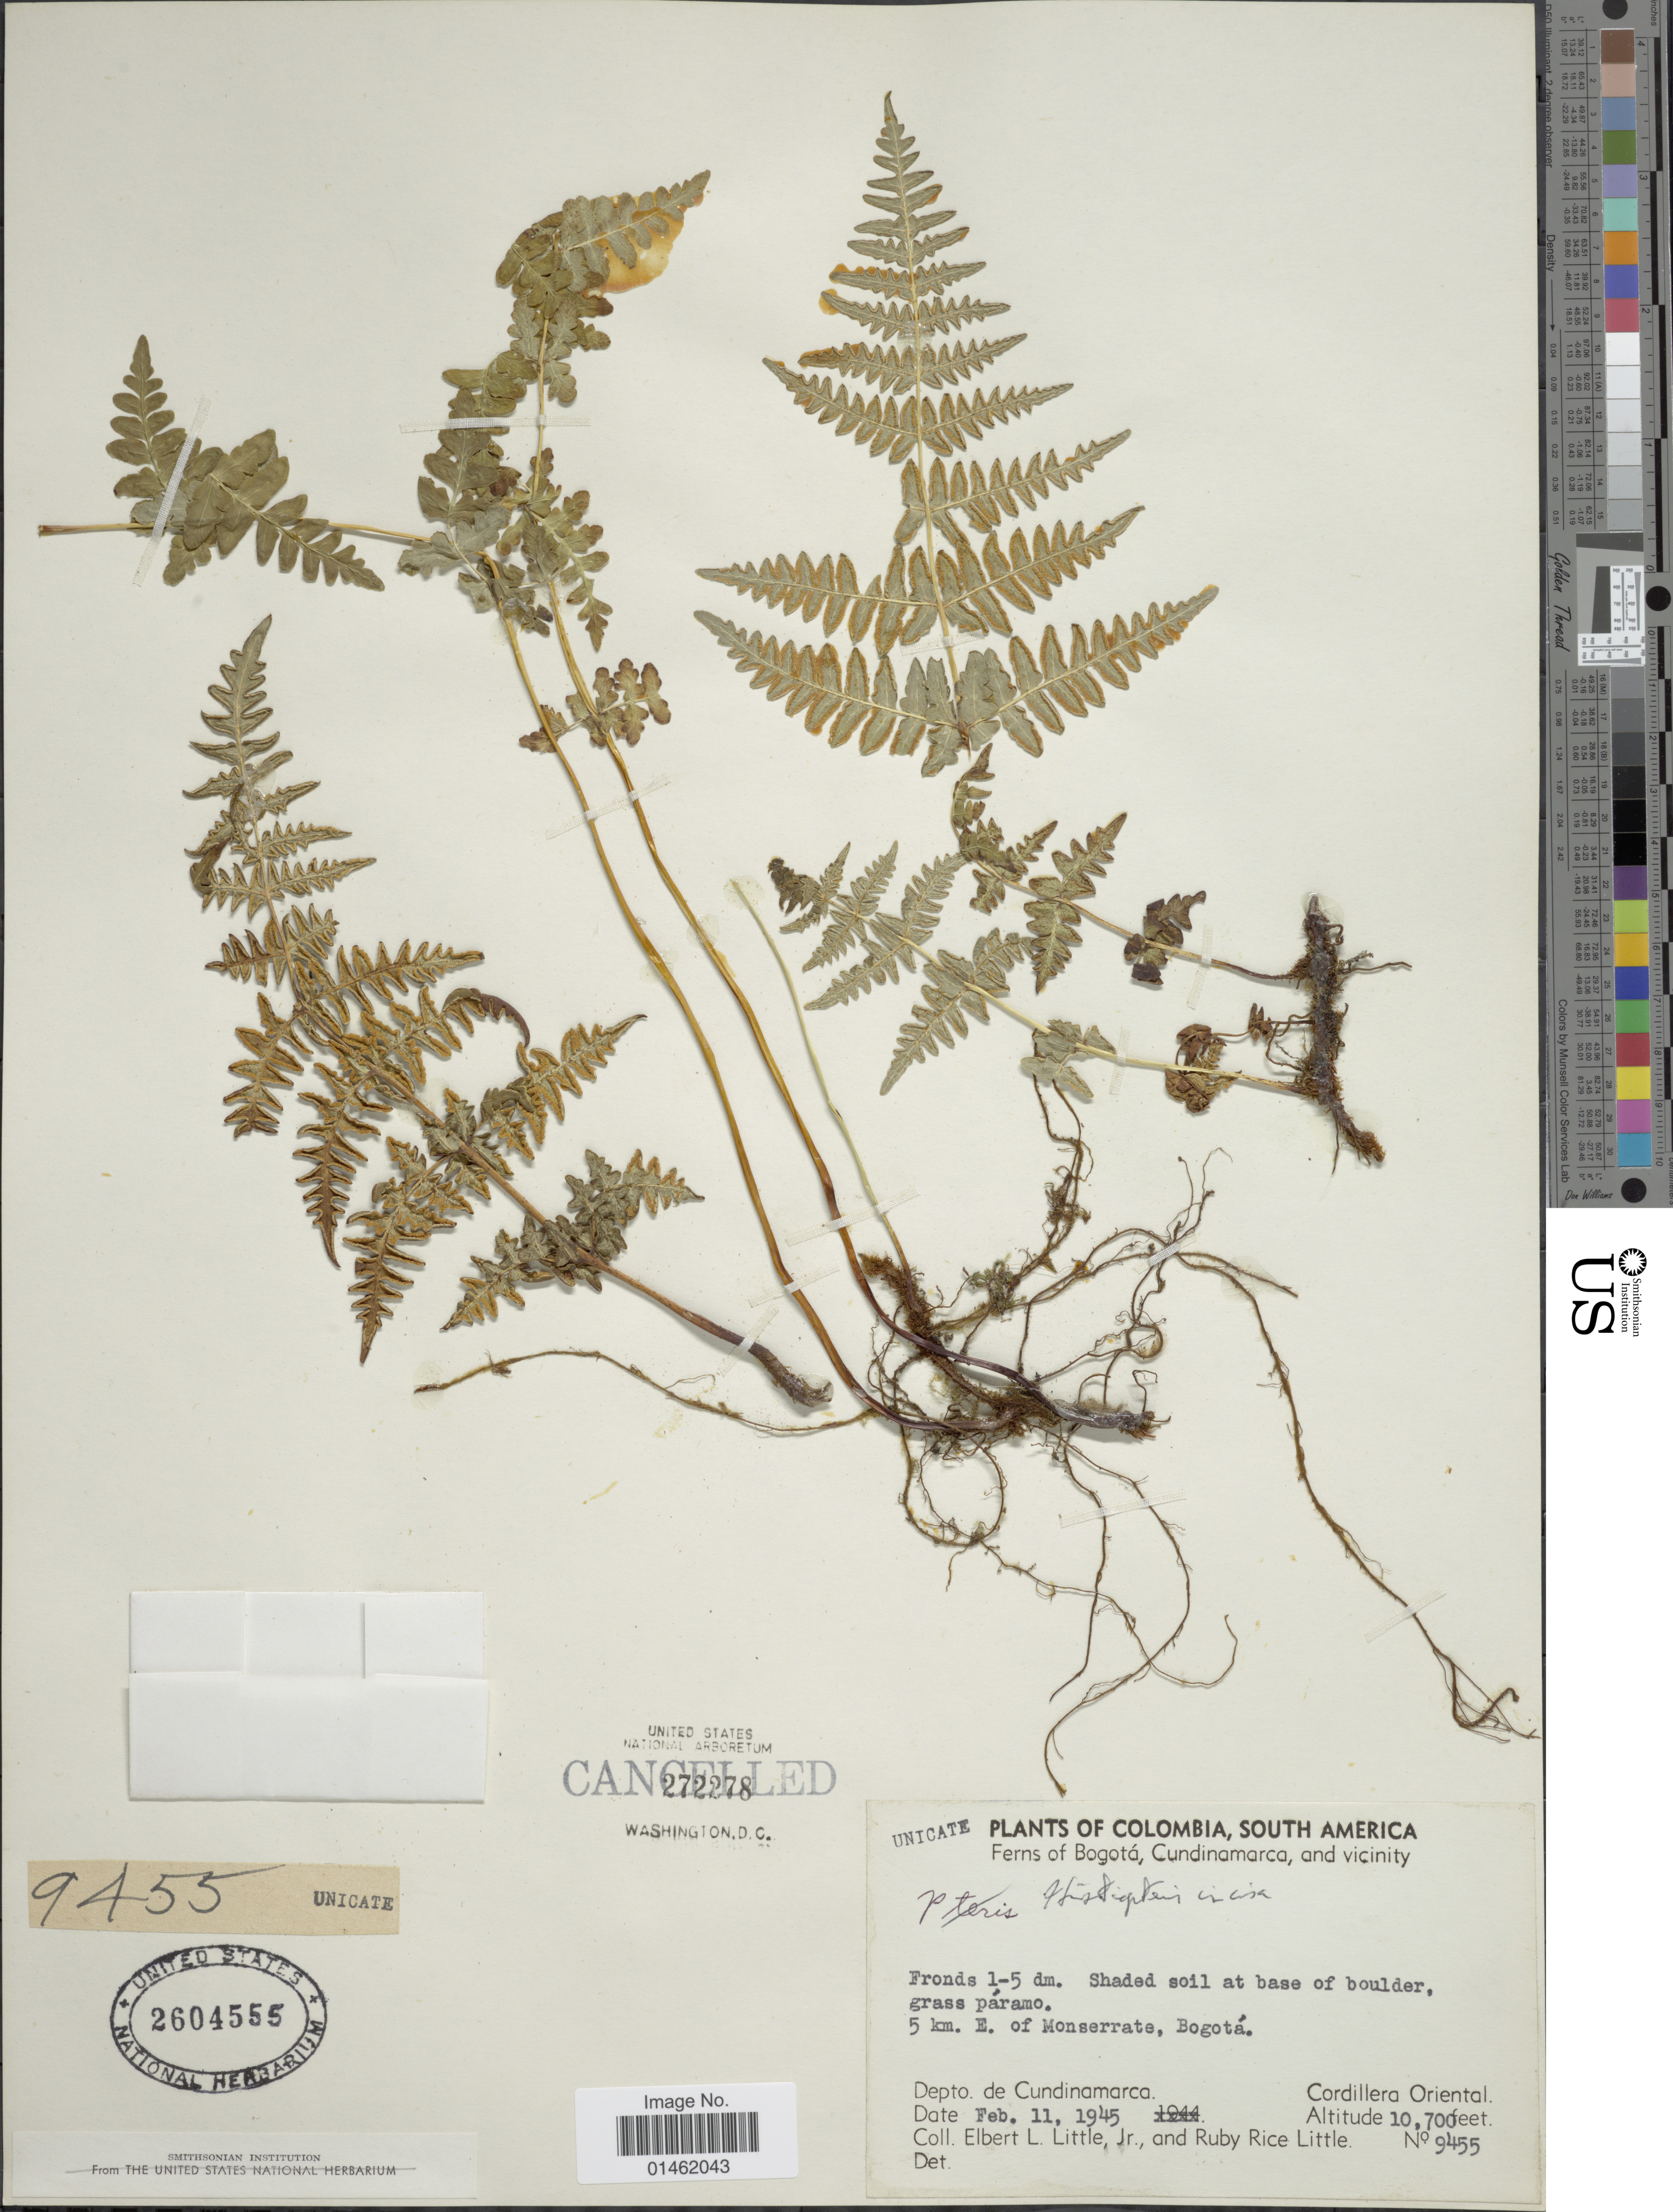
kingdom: Plantae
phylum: Tracheophyta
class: Polypodiopsida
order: Polypodiales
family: Dennstaedtiaceae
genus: Histiopteris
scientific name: Histiopteris incisa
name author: (Thunb.) J. Sm.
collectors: E. L. Little & R. R. Little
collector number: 9455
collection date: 1945-02-11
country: Colombia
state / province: Cundinamarca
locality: Bogotá, Cundinamarca, and vicinity 5km E of Monserrate, Bogotá, Depto de Cundinamarca, Cordillera Oriental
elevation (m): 3261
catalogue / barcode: US 2604555